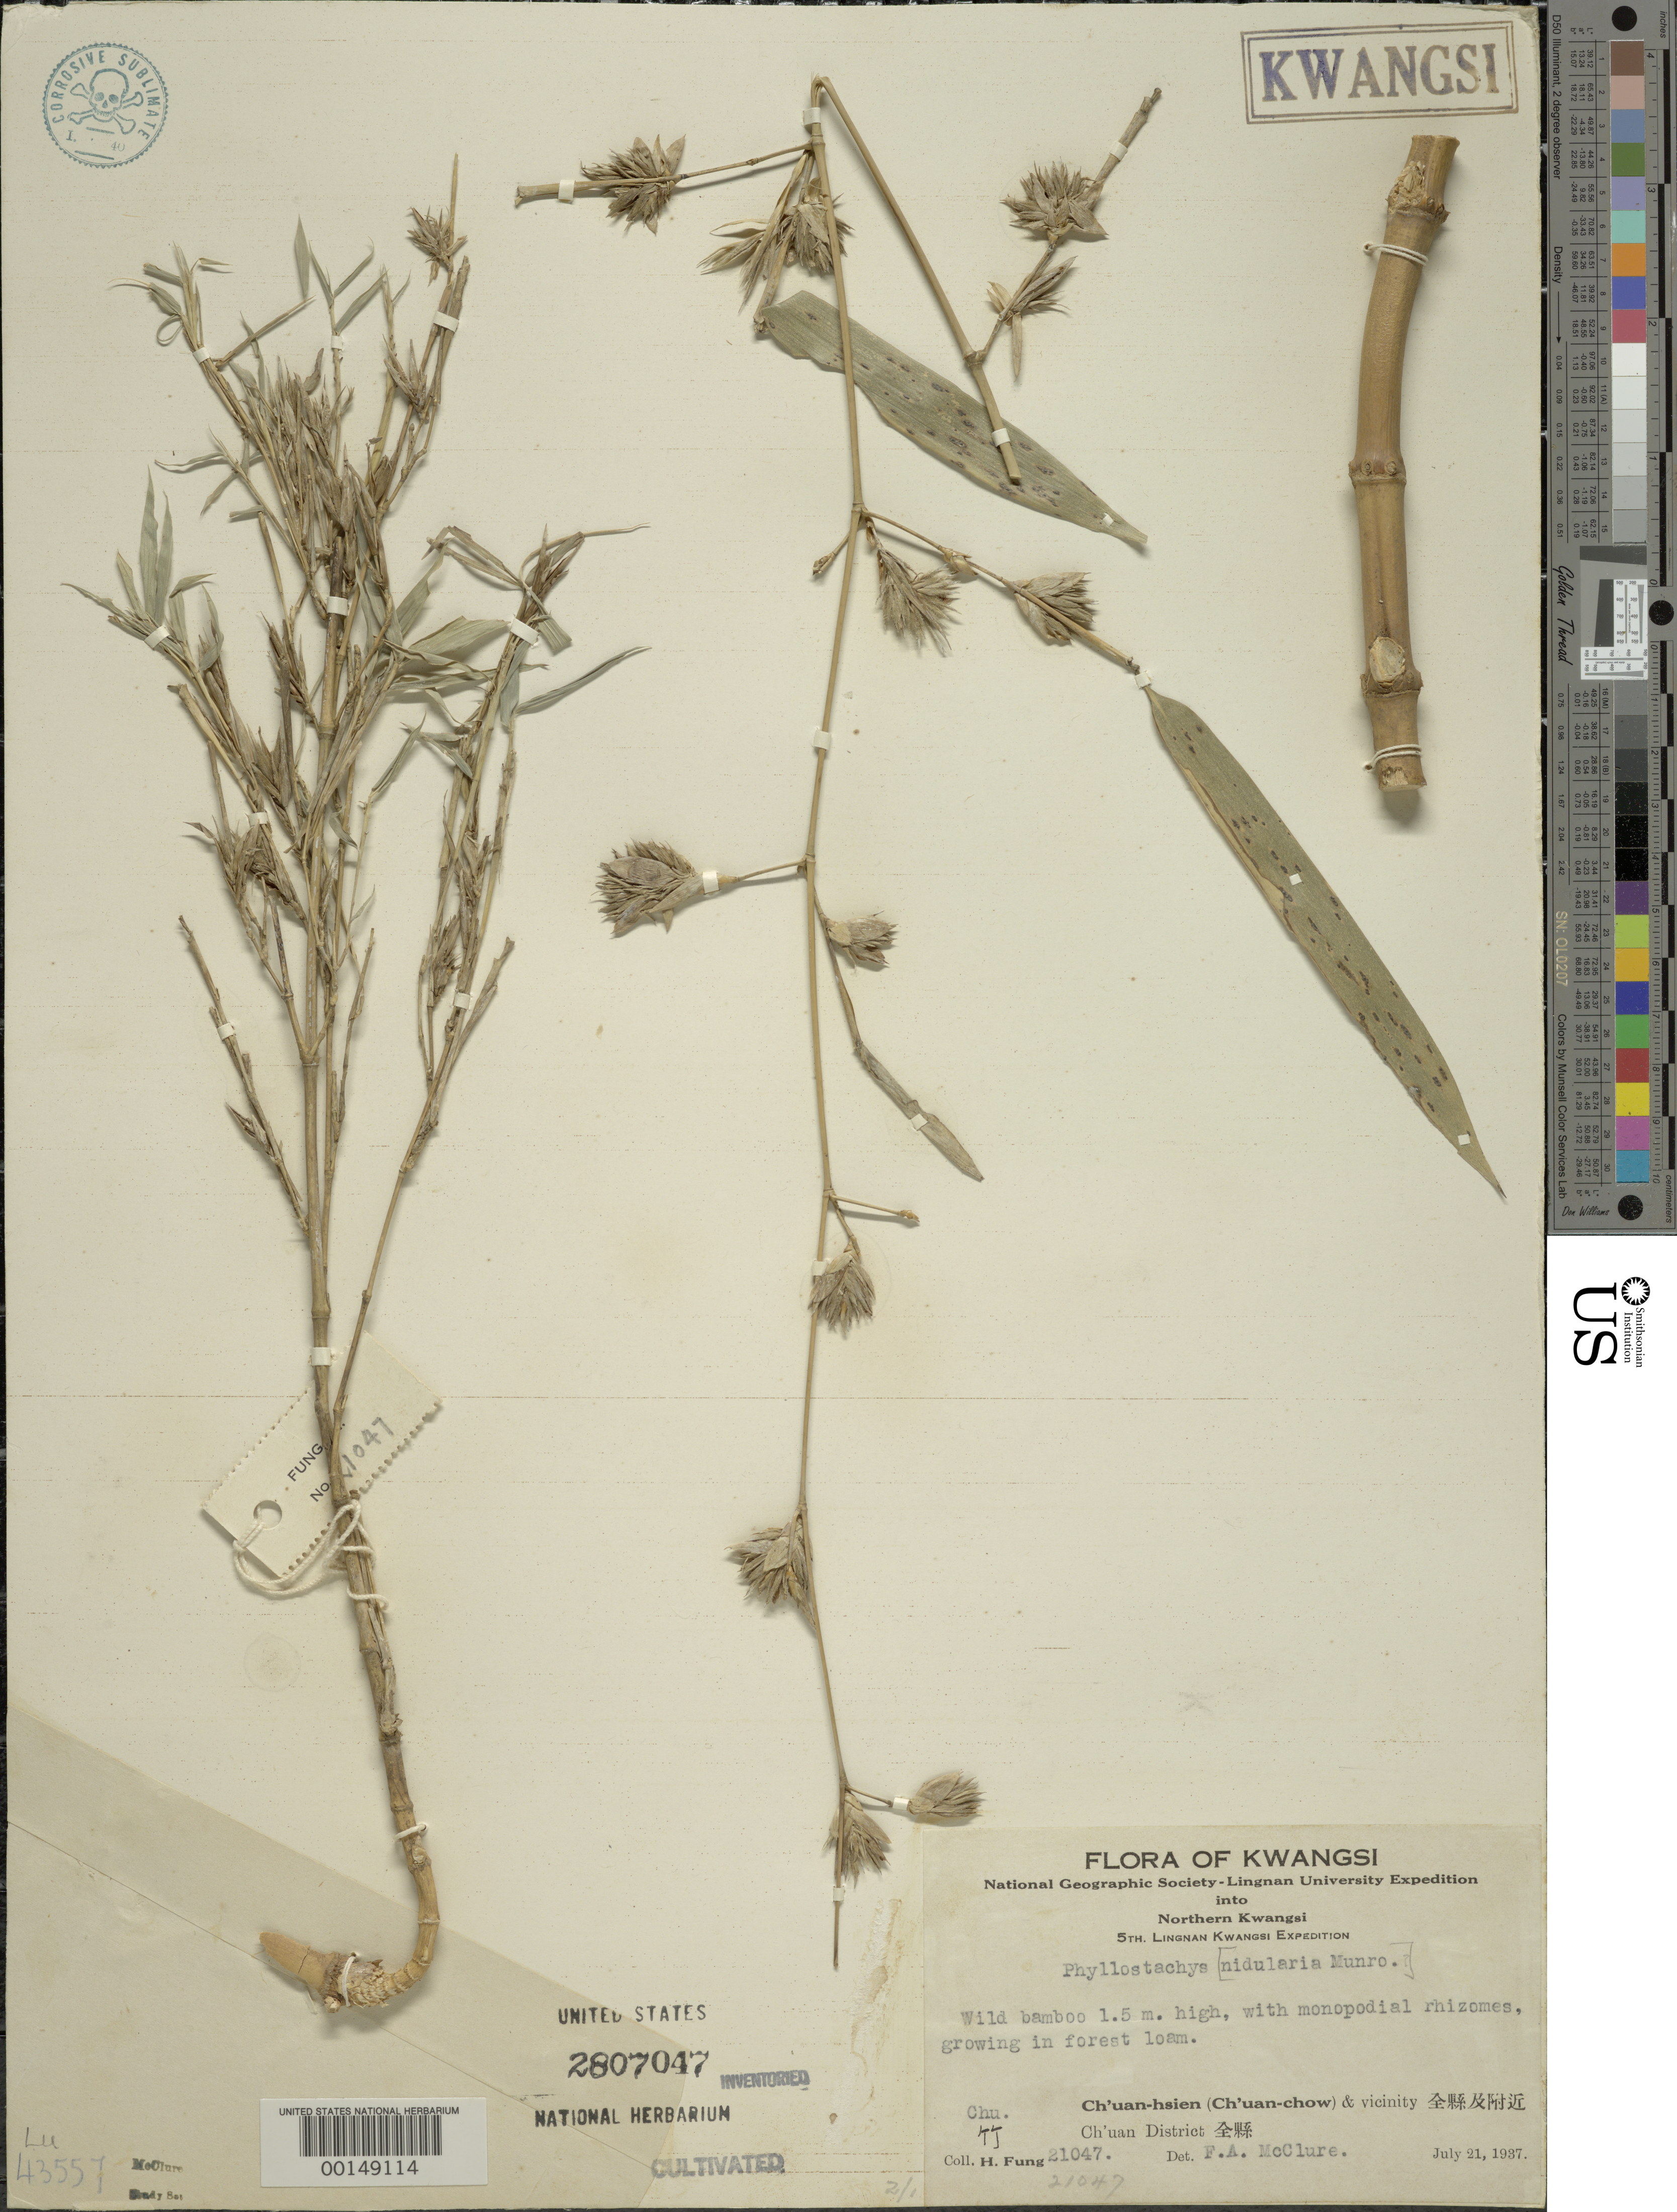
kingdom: Plantae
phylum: Tracheophyta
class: Liliopsida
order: Poales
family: Poaceae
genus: Phyllostachys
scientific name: Phyllostachys nidularia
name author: Munro ex Fenzi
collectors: H. L. Fung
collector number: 21047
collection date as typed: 21 Jul 1937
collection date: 1937-07-21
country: China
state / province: Guangxi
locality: Ch'uan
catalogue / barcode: US 2807047